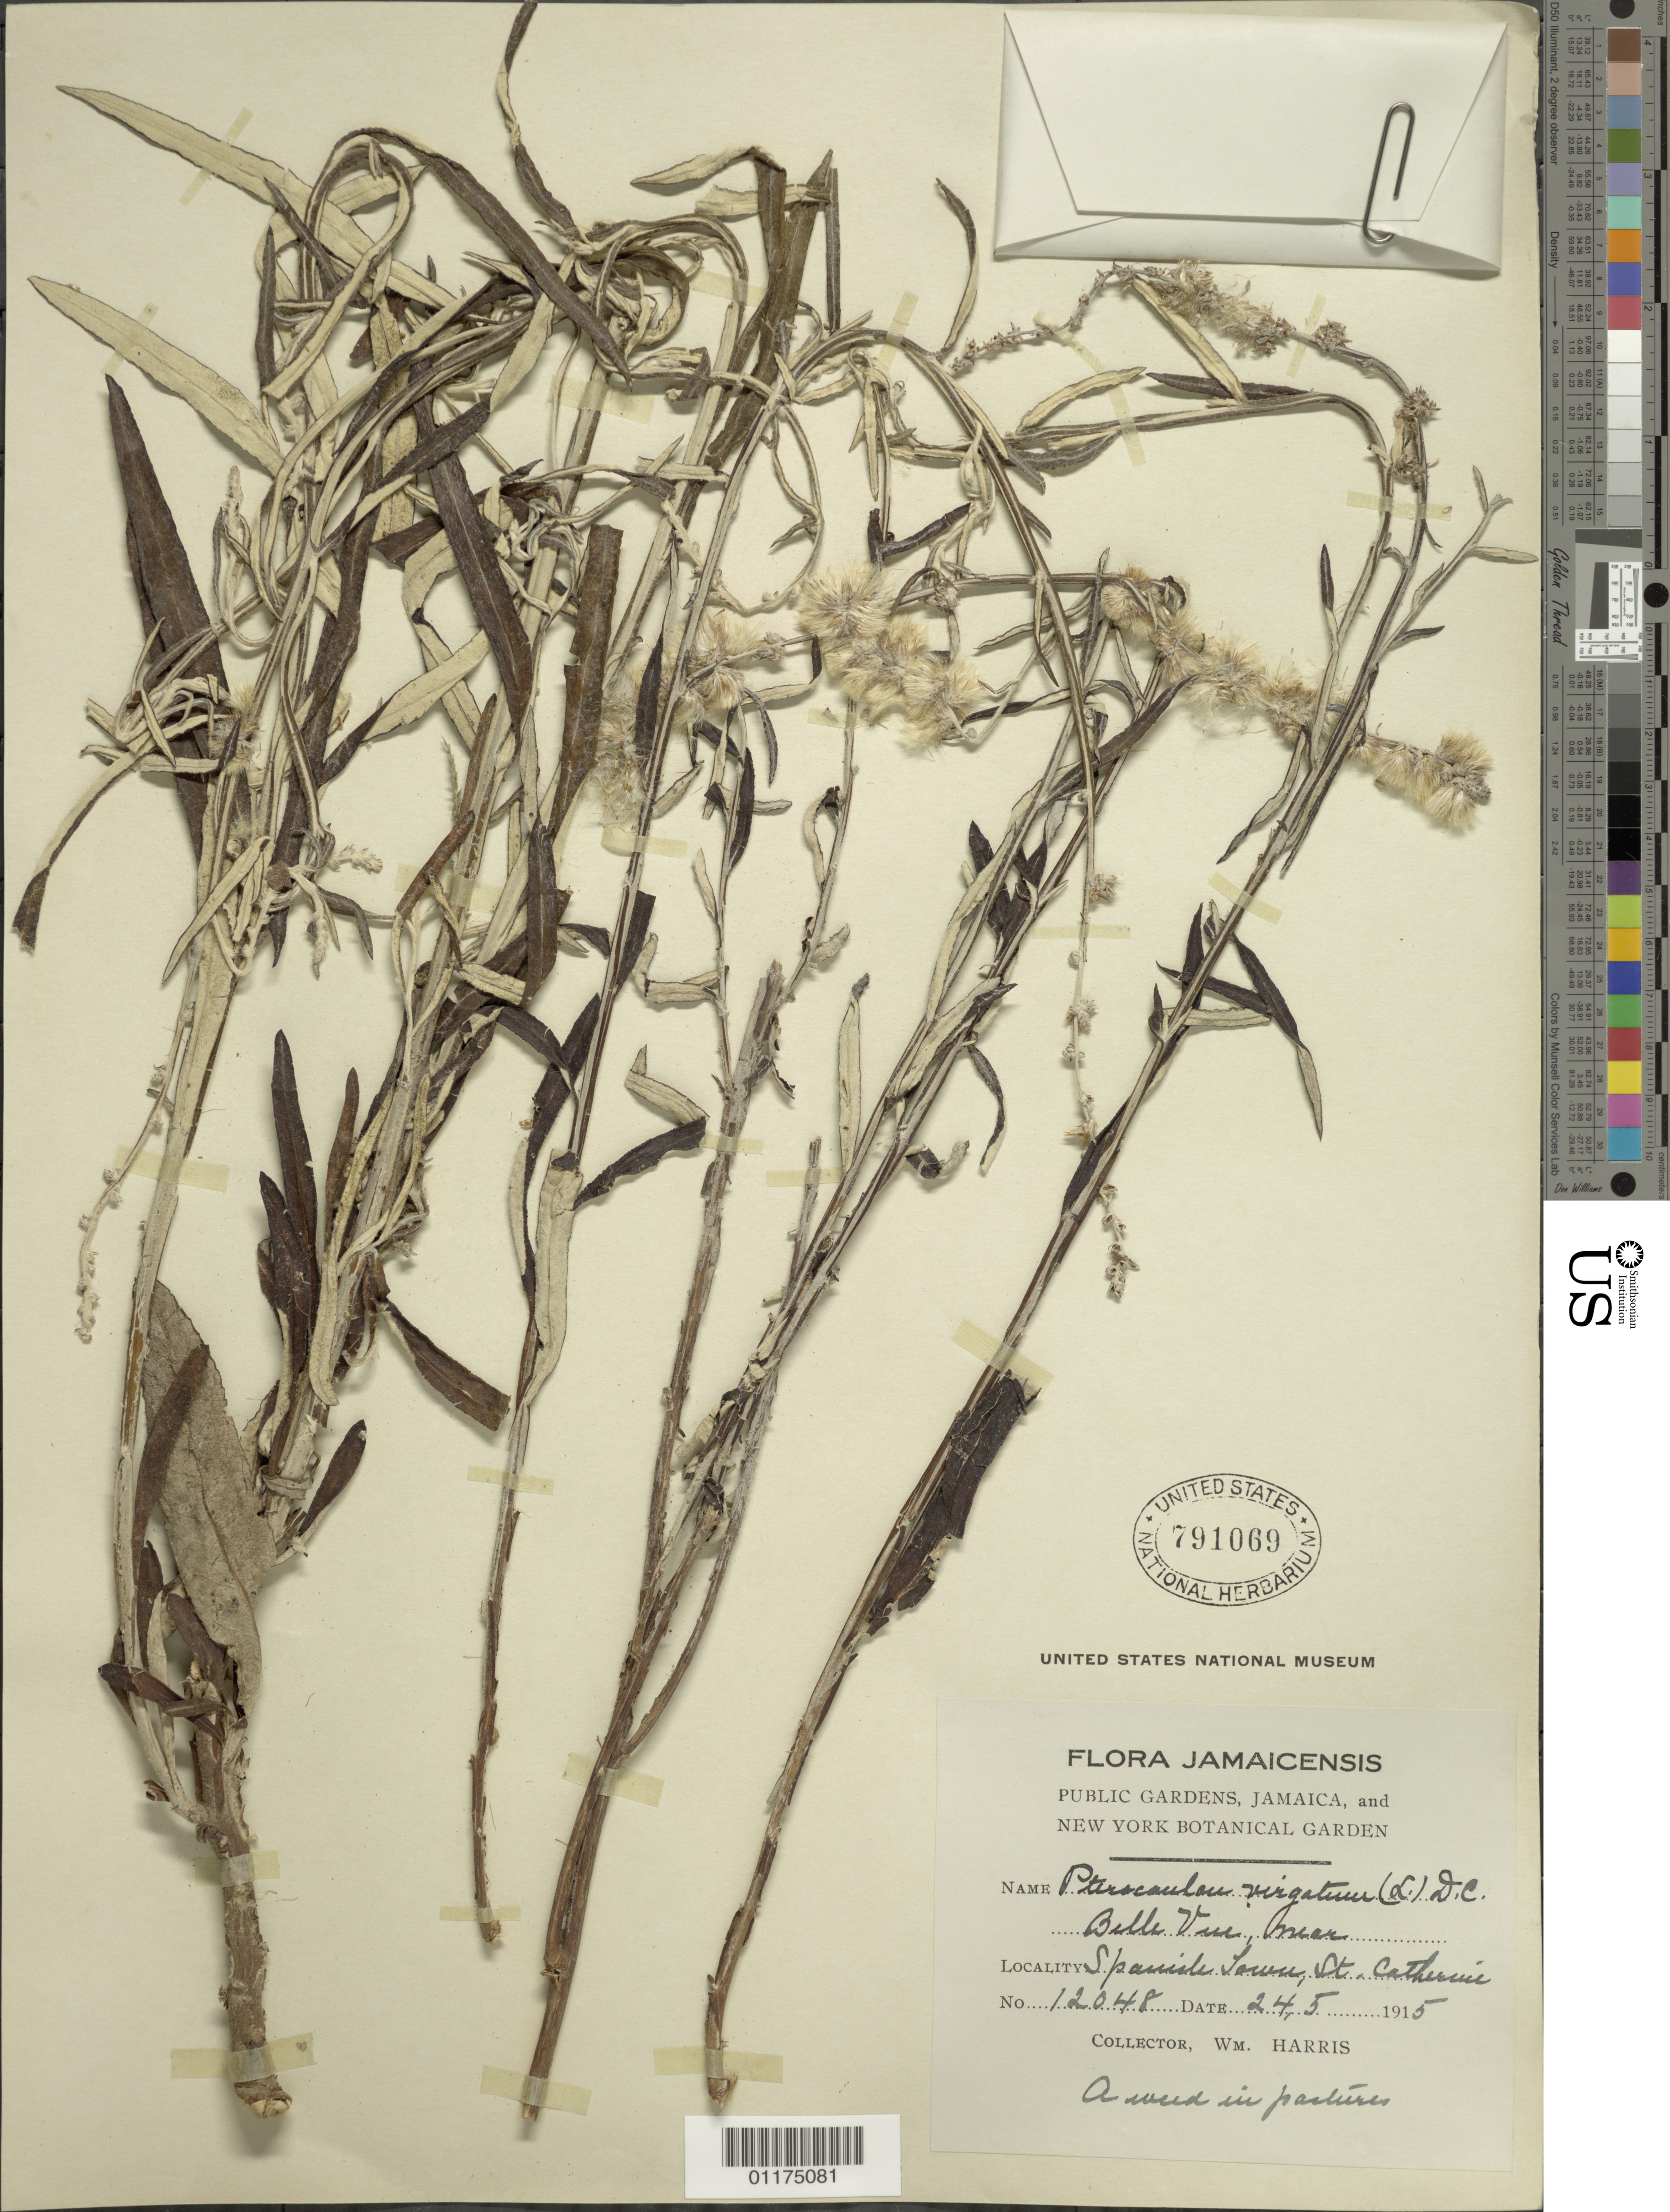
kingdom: Plantae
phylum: Tracheophyta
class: Magnoliopsida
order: Asterales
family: Asteraceae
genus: Pterocaulon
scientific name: Pterocaulon virgatum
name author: (L.) DC.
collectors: W. Harris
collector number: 12048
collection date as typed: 24 May 1915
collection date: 1915-05-24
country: Jamaica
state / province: Saint Catherine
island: Jamaica I.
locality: Belle Vue near Spanish Loua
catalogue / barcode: US 791069